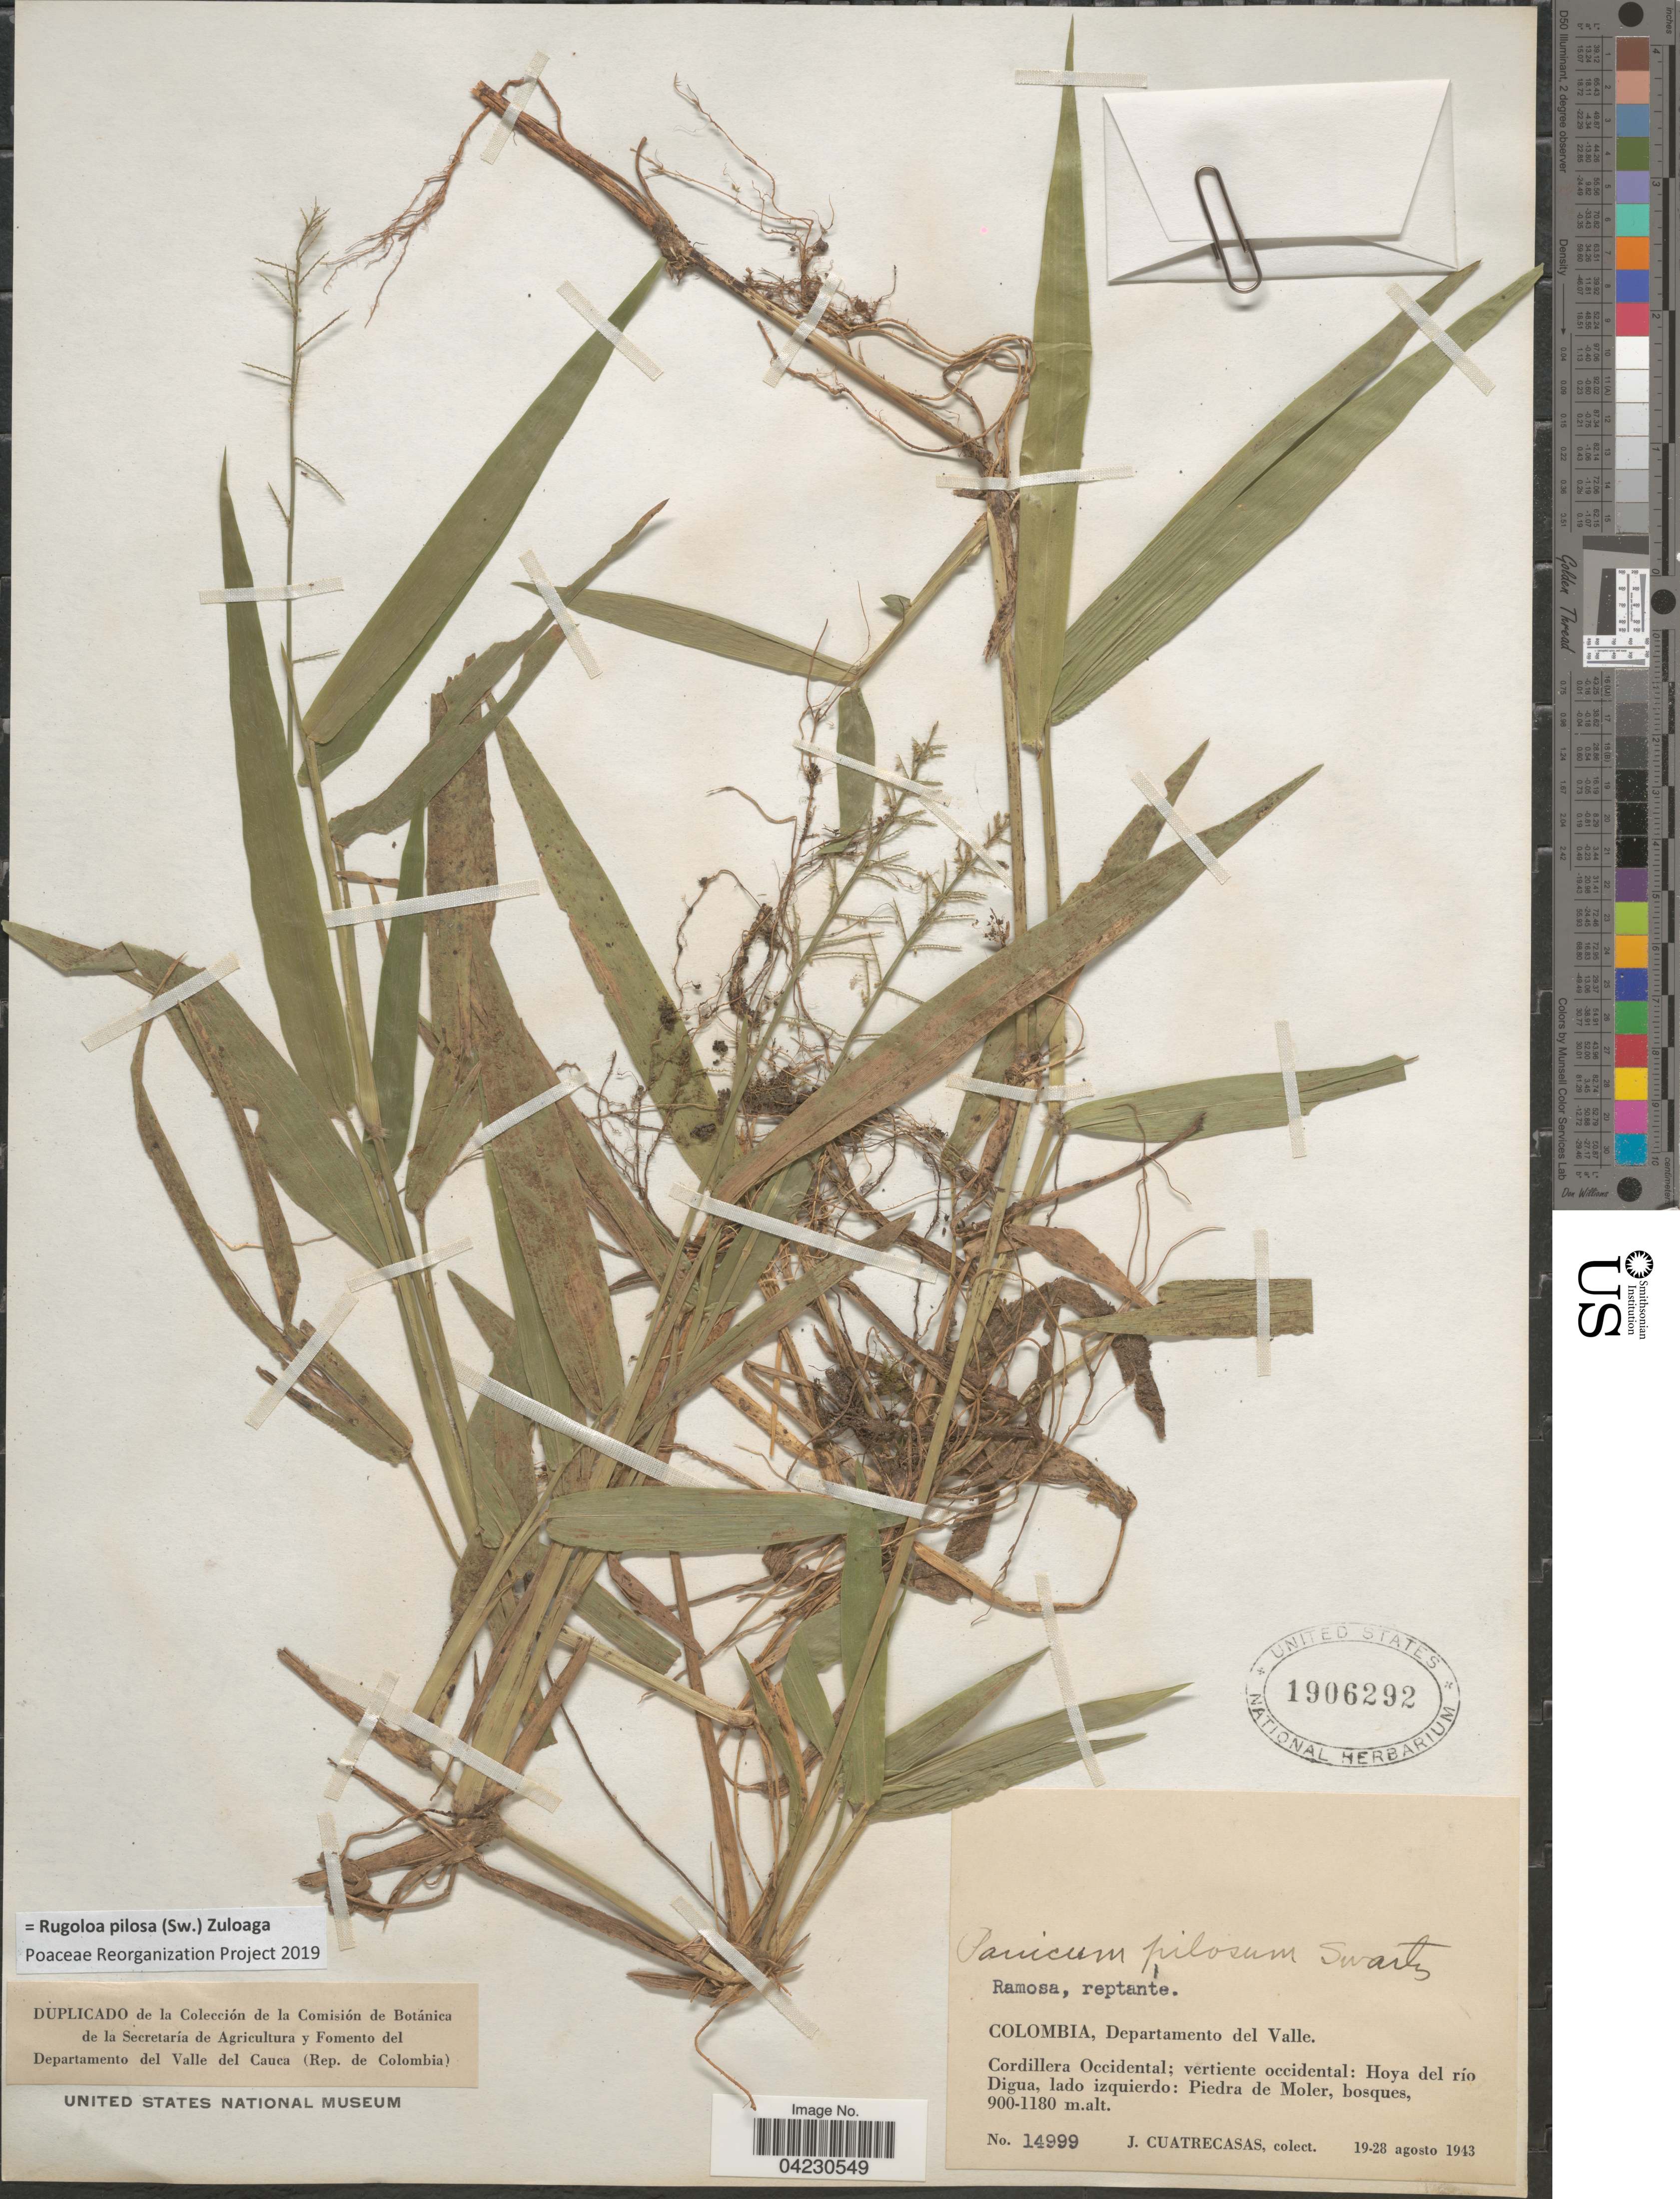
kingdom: Plantae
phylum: Tracheophyta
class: Liliopsida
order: Poales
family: Poaceae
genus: Rugoloa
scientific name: Rugoloa pilosa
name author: (Sw.) Zuloaga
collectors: J. Cuatrecasas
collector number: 14999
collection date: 1943-08-19/1943-08-28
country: Colombia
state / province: Valle del Cauca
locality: Departamento del Valle. Cordillera Occidental; vertiente occidental: Hoya del río Digua, lado izquierdo: Piedra de Moler.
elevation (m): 900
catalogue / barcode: US 1906292